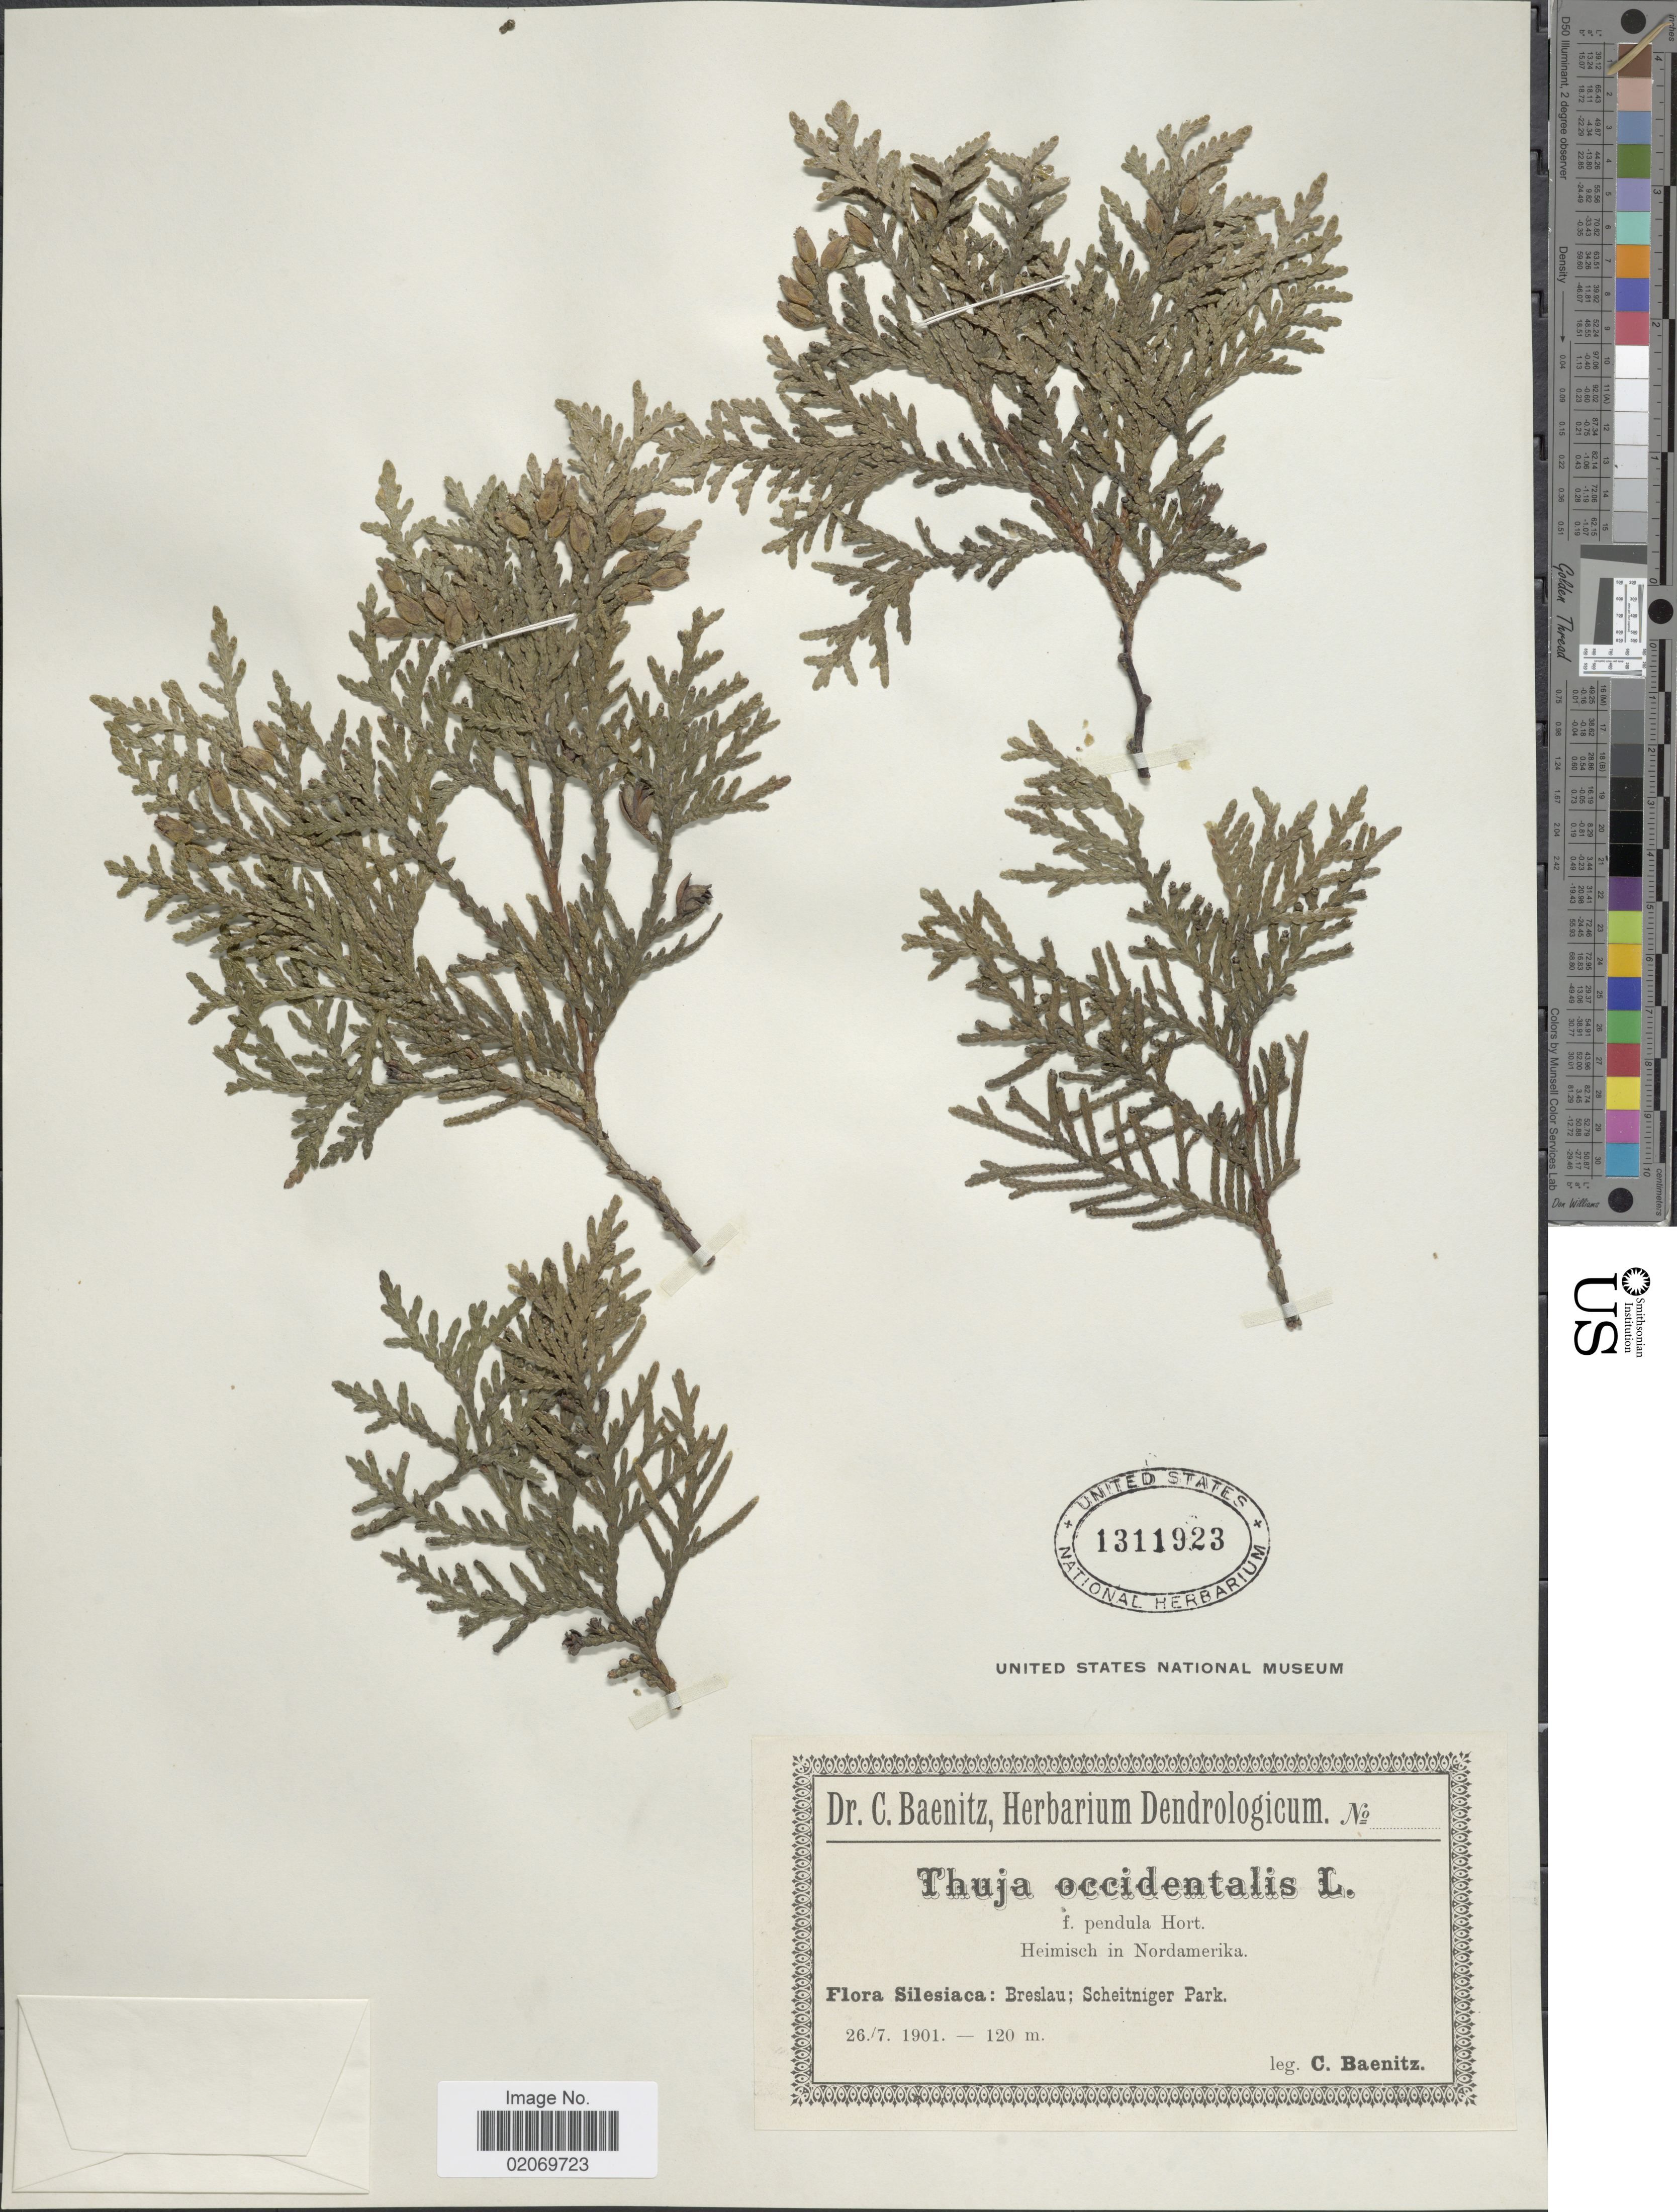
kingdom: Plantae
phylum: Tracheophyta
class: Pinopsida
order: Pinales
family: Cupressaceae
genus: Thuja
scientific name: Thuja occidentalis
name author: L.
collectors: C. G. Baenitz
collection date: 1901-07-26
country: Poland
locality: Silesiaca: Breslau; Scheitniger Park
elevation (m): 120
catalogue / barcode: US 1311923